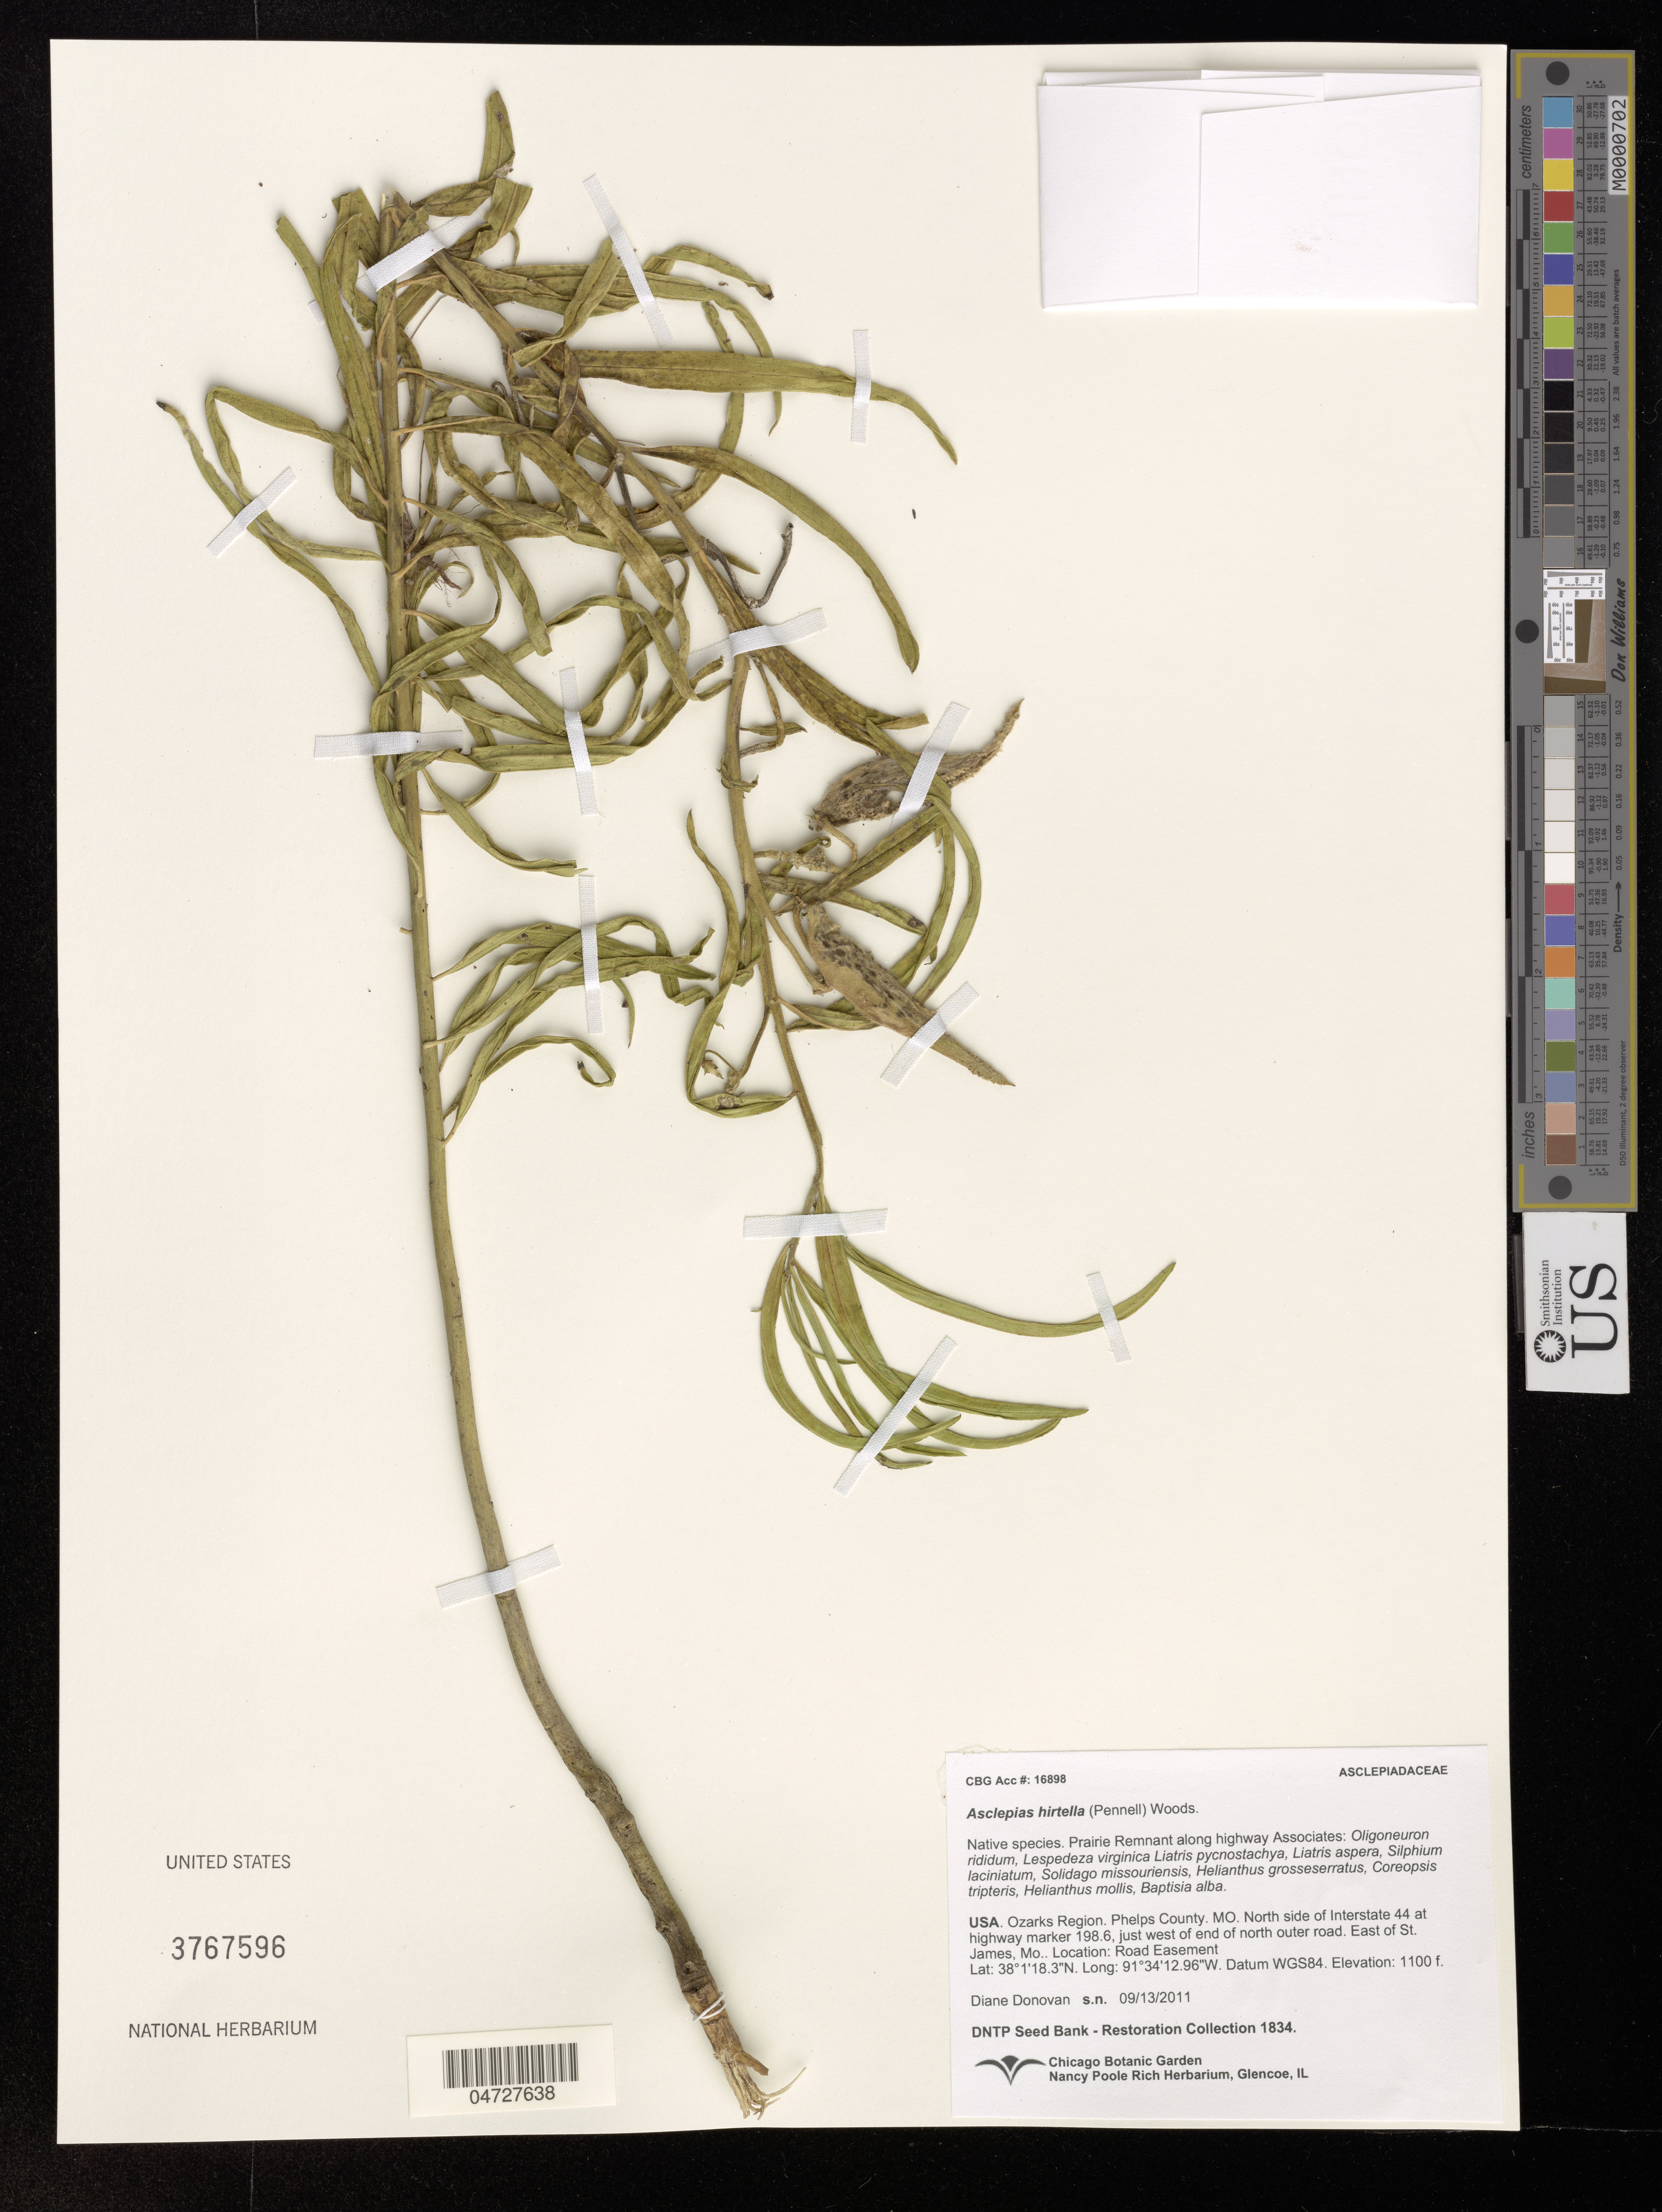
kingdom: Plantae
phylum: Tracheophyta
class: Magnoliopsida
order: Gentianales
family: Apocynaceae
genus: Asclepias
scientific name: Asclepias hirtella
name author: (Pennell) Woodson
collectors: D. Donovan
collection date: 2011-09-13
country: United States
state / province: Missouri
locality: Ozarks Region. Phelps County. North side of Interstate 44 at highway marker 198.6, just west of end of north outer road. East of St. James. Road Easement.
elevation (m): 335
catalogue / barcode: US 3767596